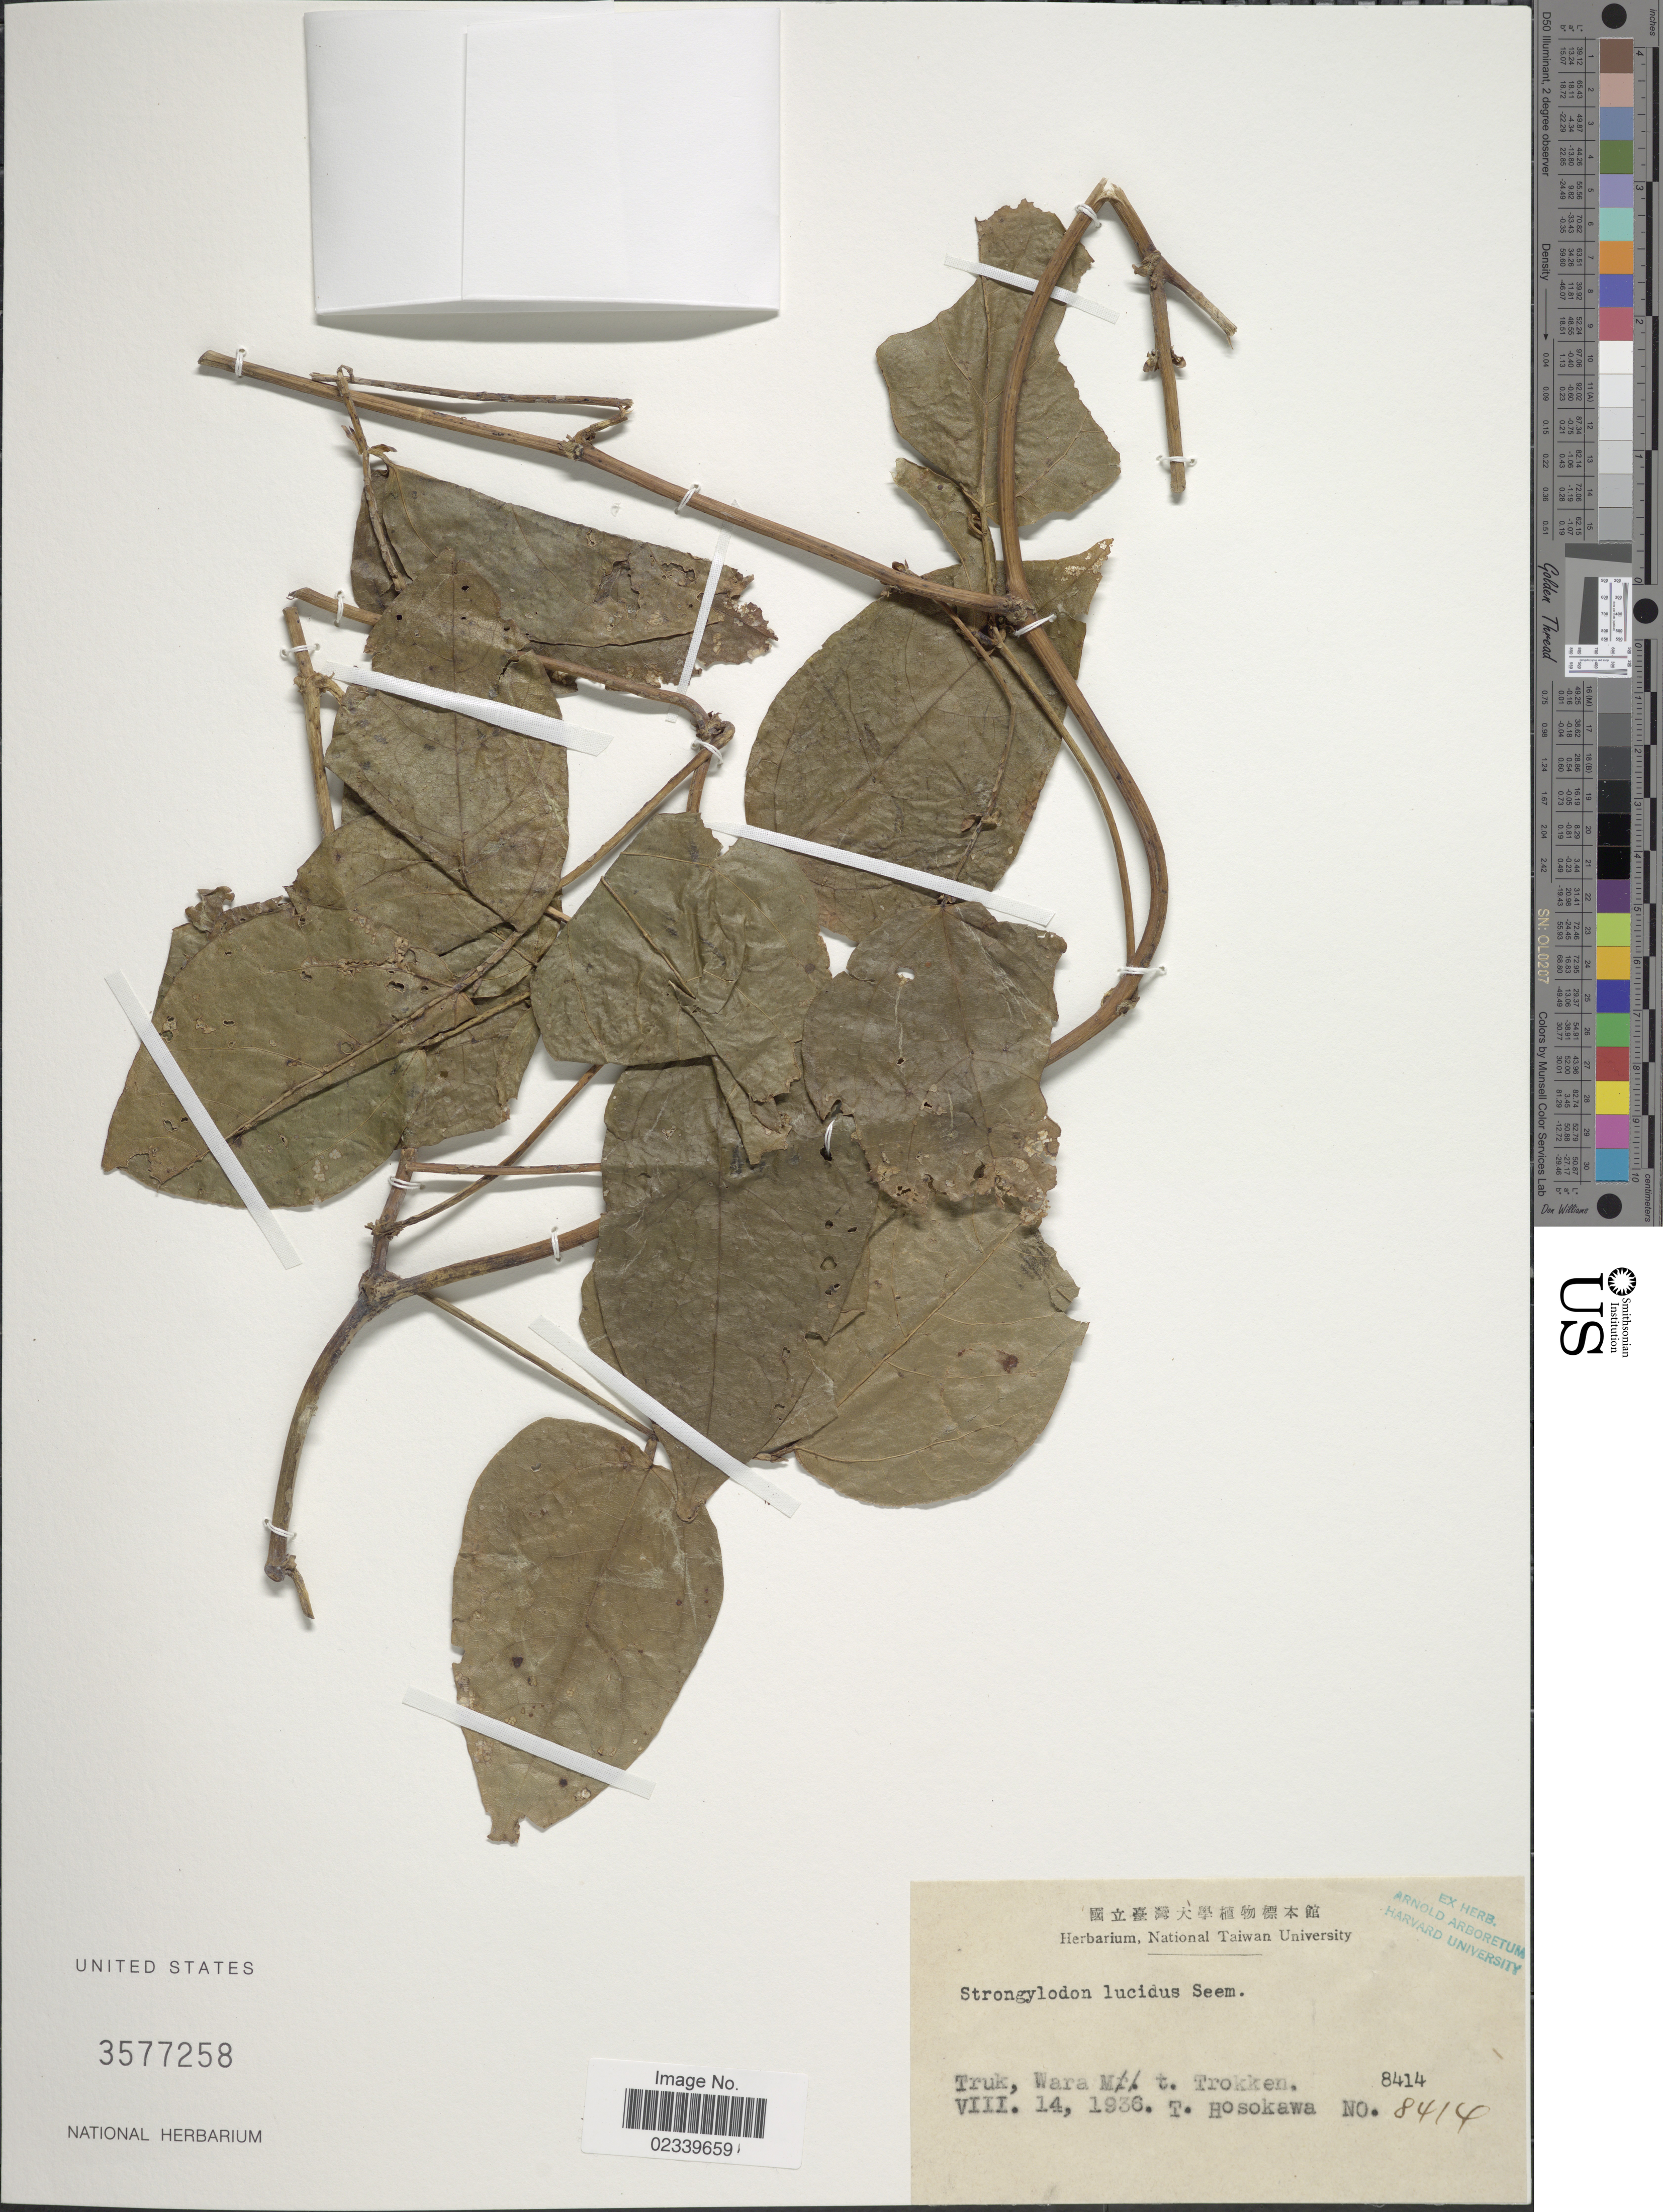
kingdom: Plantae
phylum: Tracheophyta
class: Magnoliopsida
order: Fabales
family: Fabaceae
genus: Strongylodon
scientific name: Strongylodon lucidus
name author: (G. Forst.) Seem.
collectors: T. Hosokawa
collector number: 8414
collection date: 1936-08-14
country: Micronesia, Federated States of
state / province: Truk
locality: Wara Mt. Trokken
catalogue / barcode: US 3577258